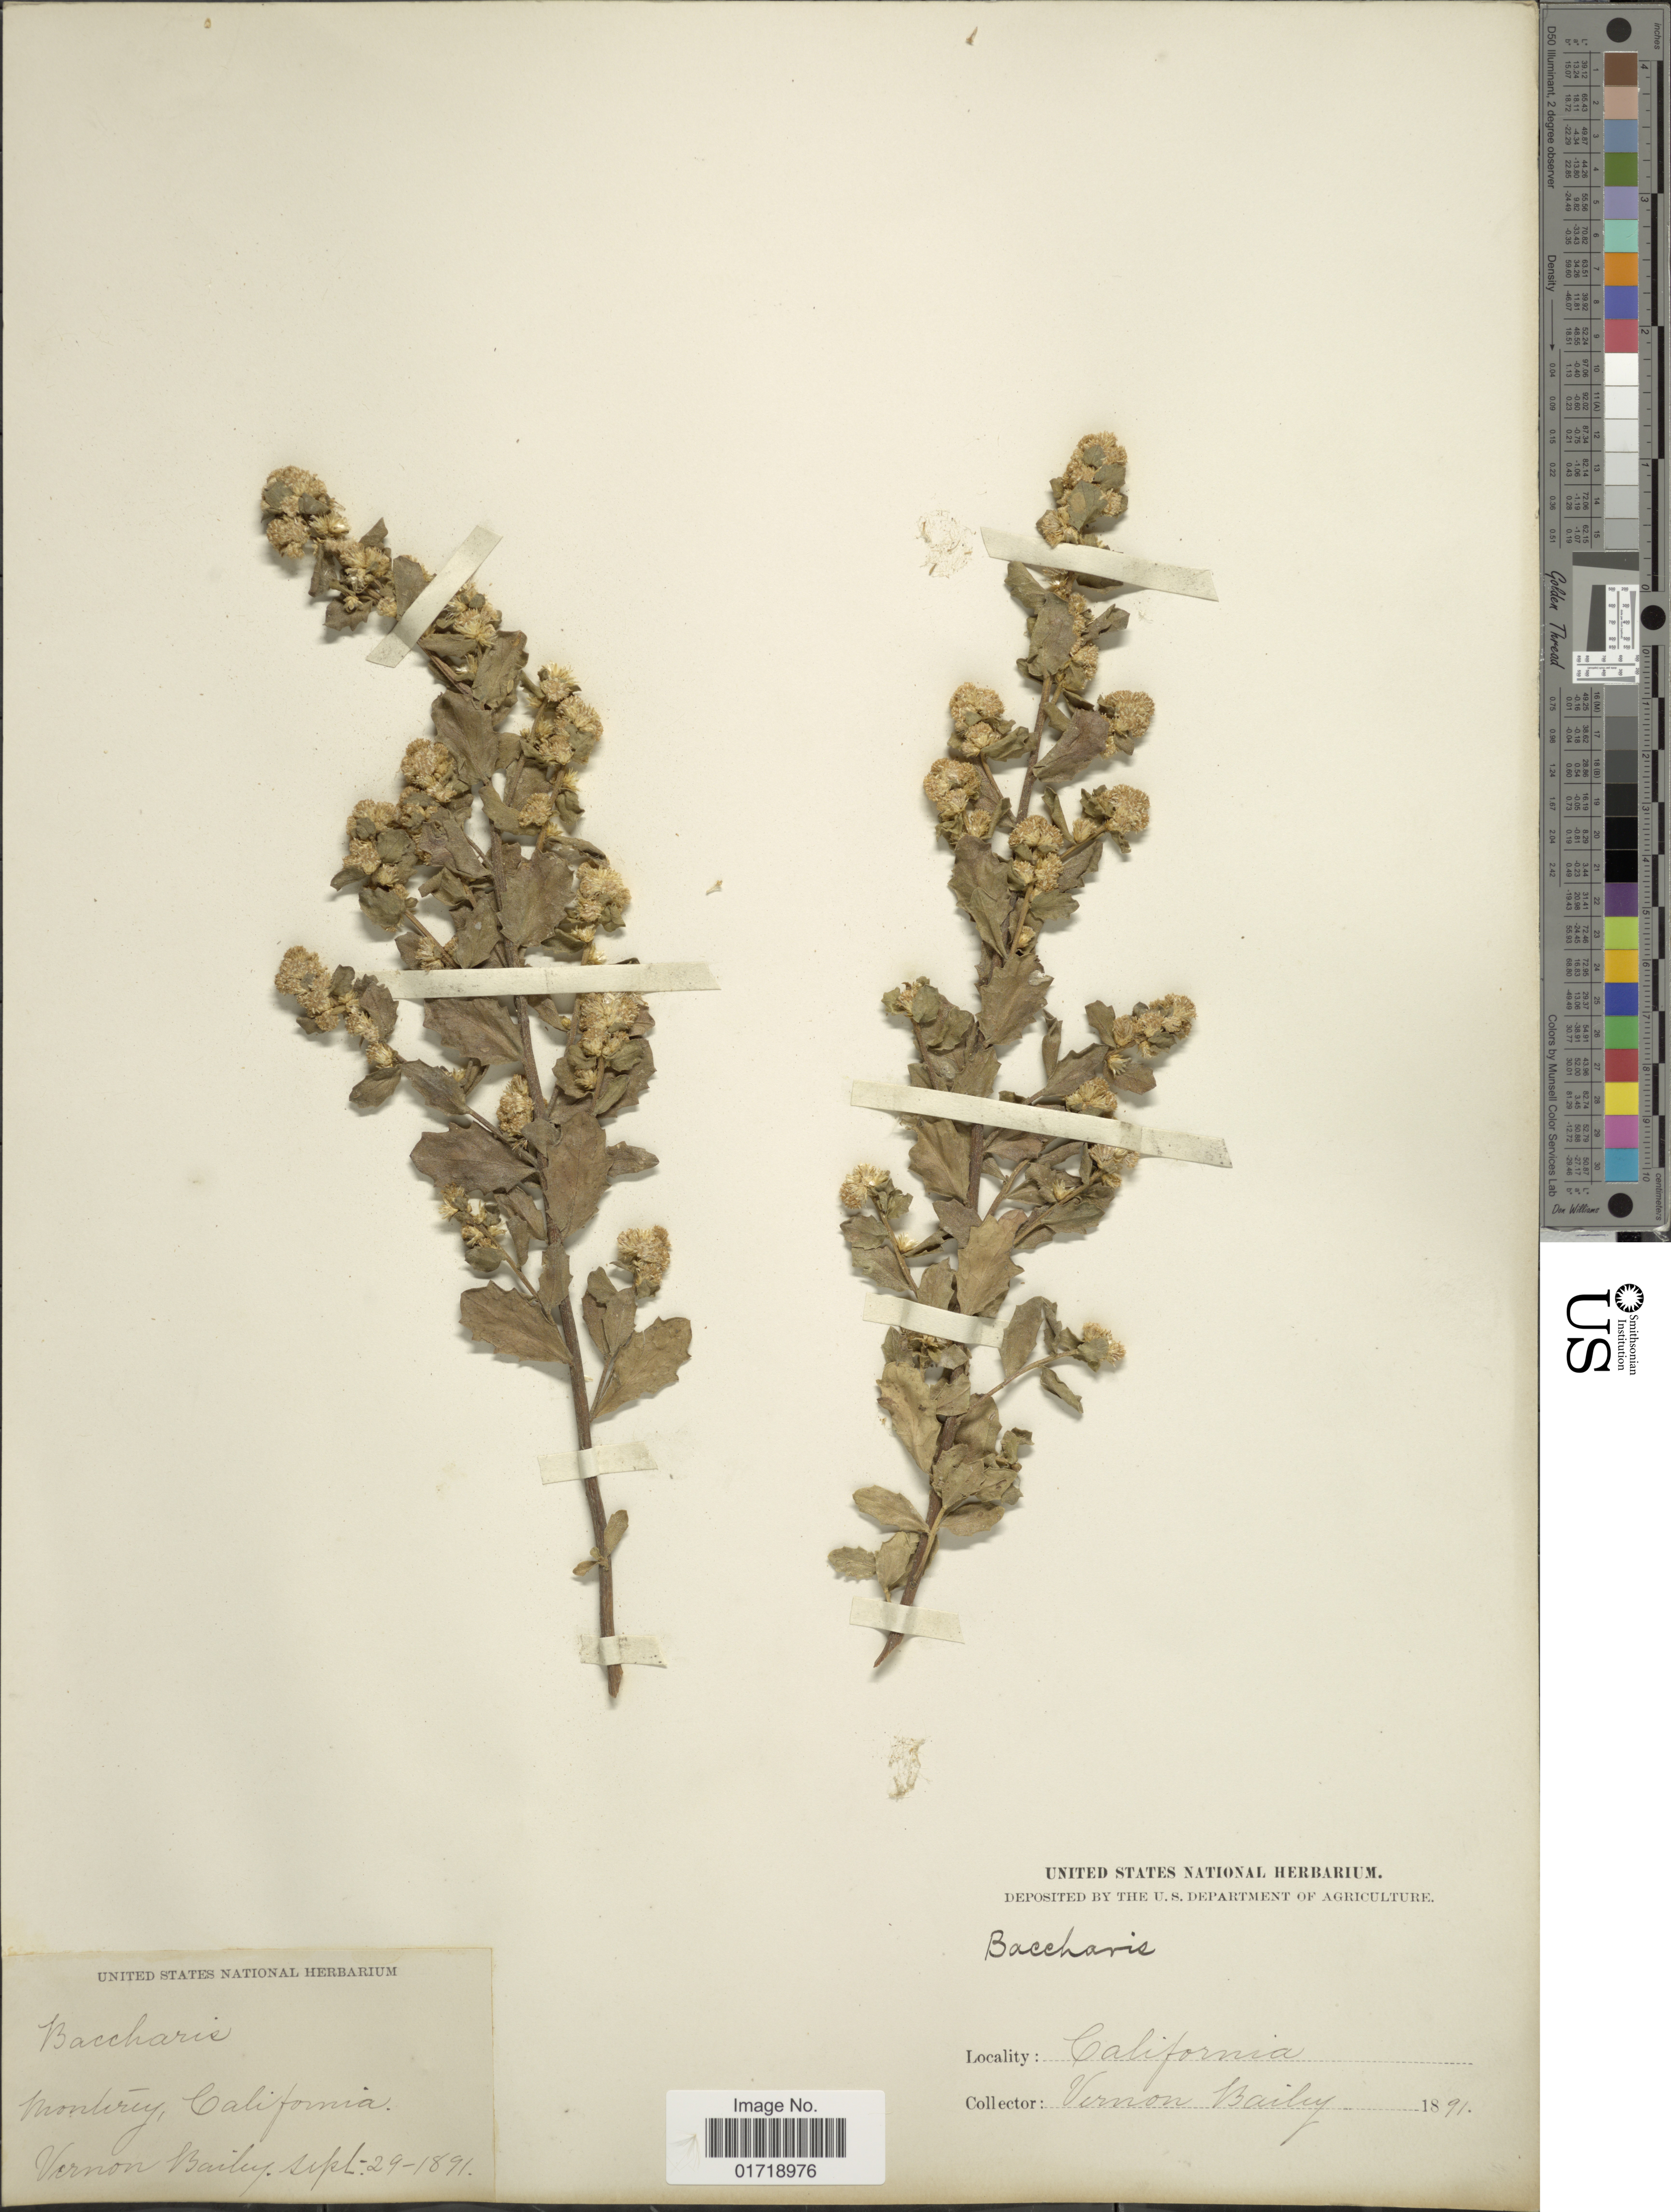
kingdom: Plantae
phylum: Tracheophyta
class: Magnoliopsida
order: Asterales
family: Asteraceae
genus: Baccharis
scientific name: Baccharis pilularis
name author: DC.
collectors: V. O. Bailey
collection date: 1891-09-29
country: United States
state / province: California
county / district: Monterey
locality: Monterey, California